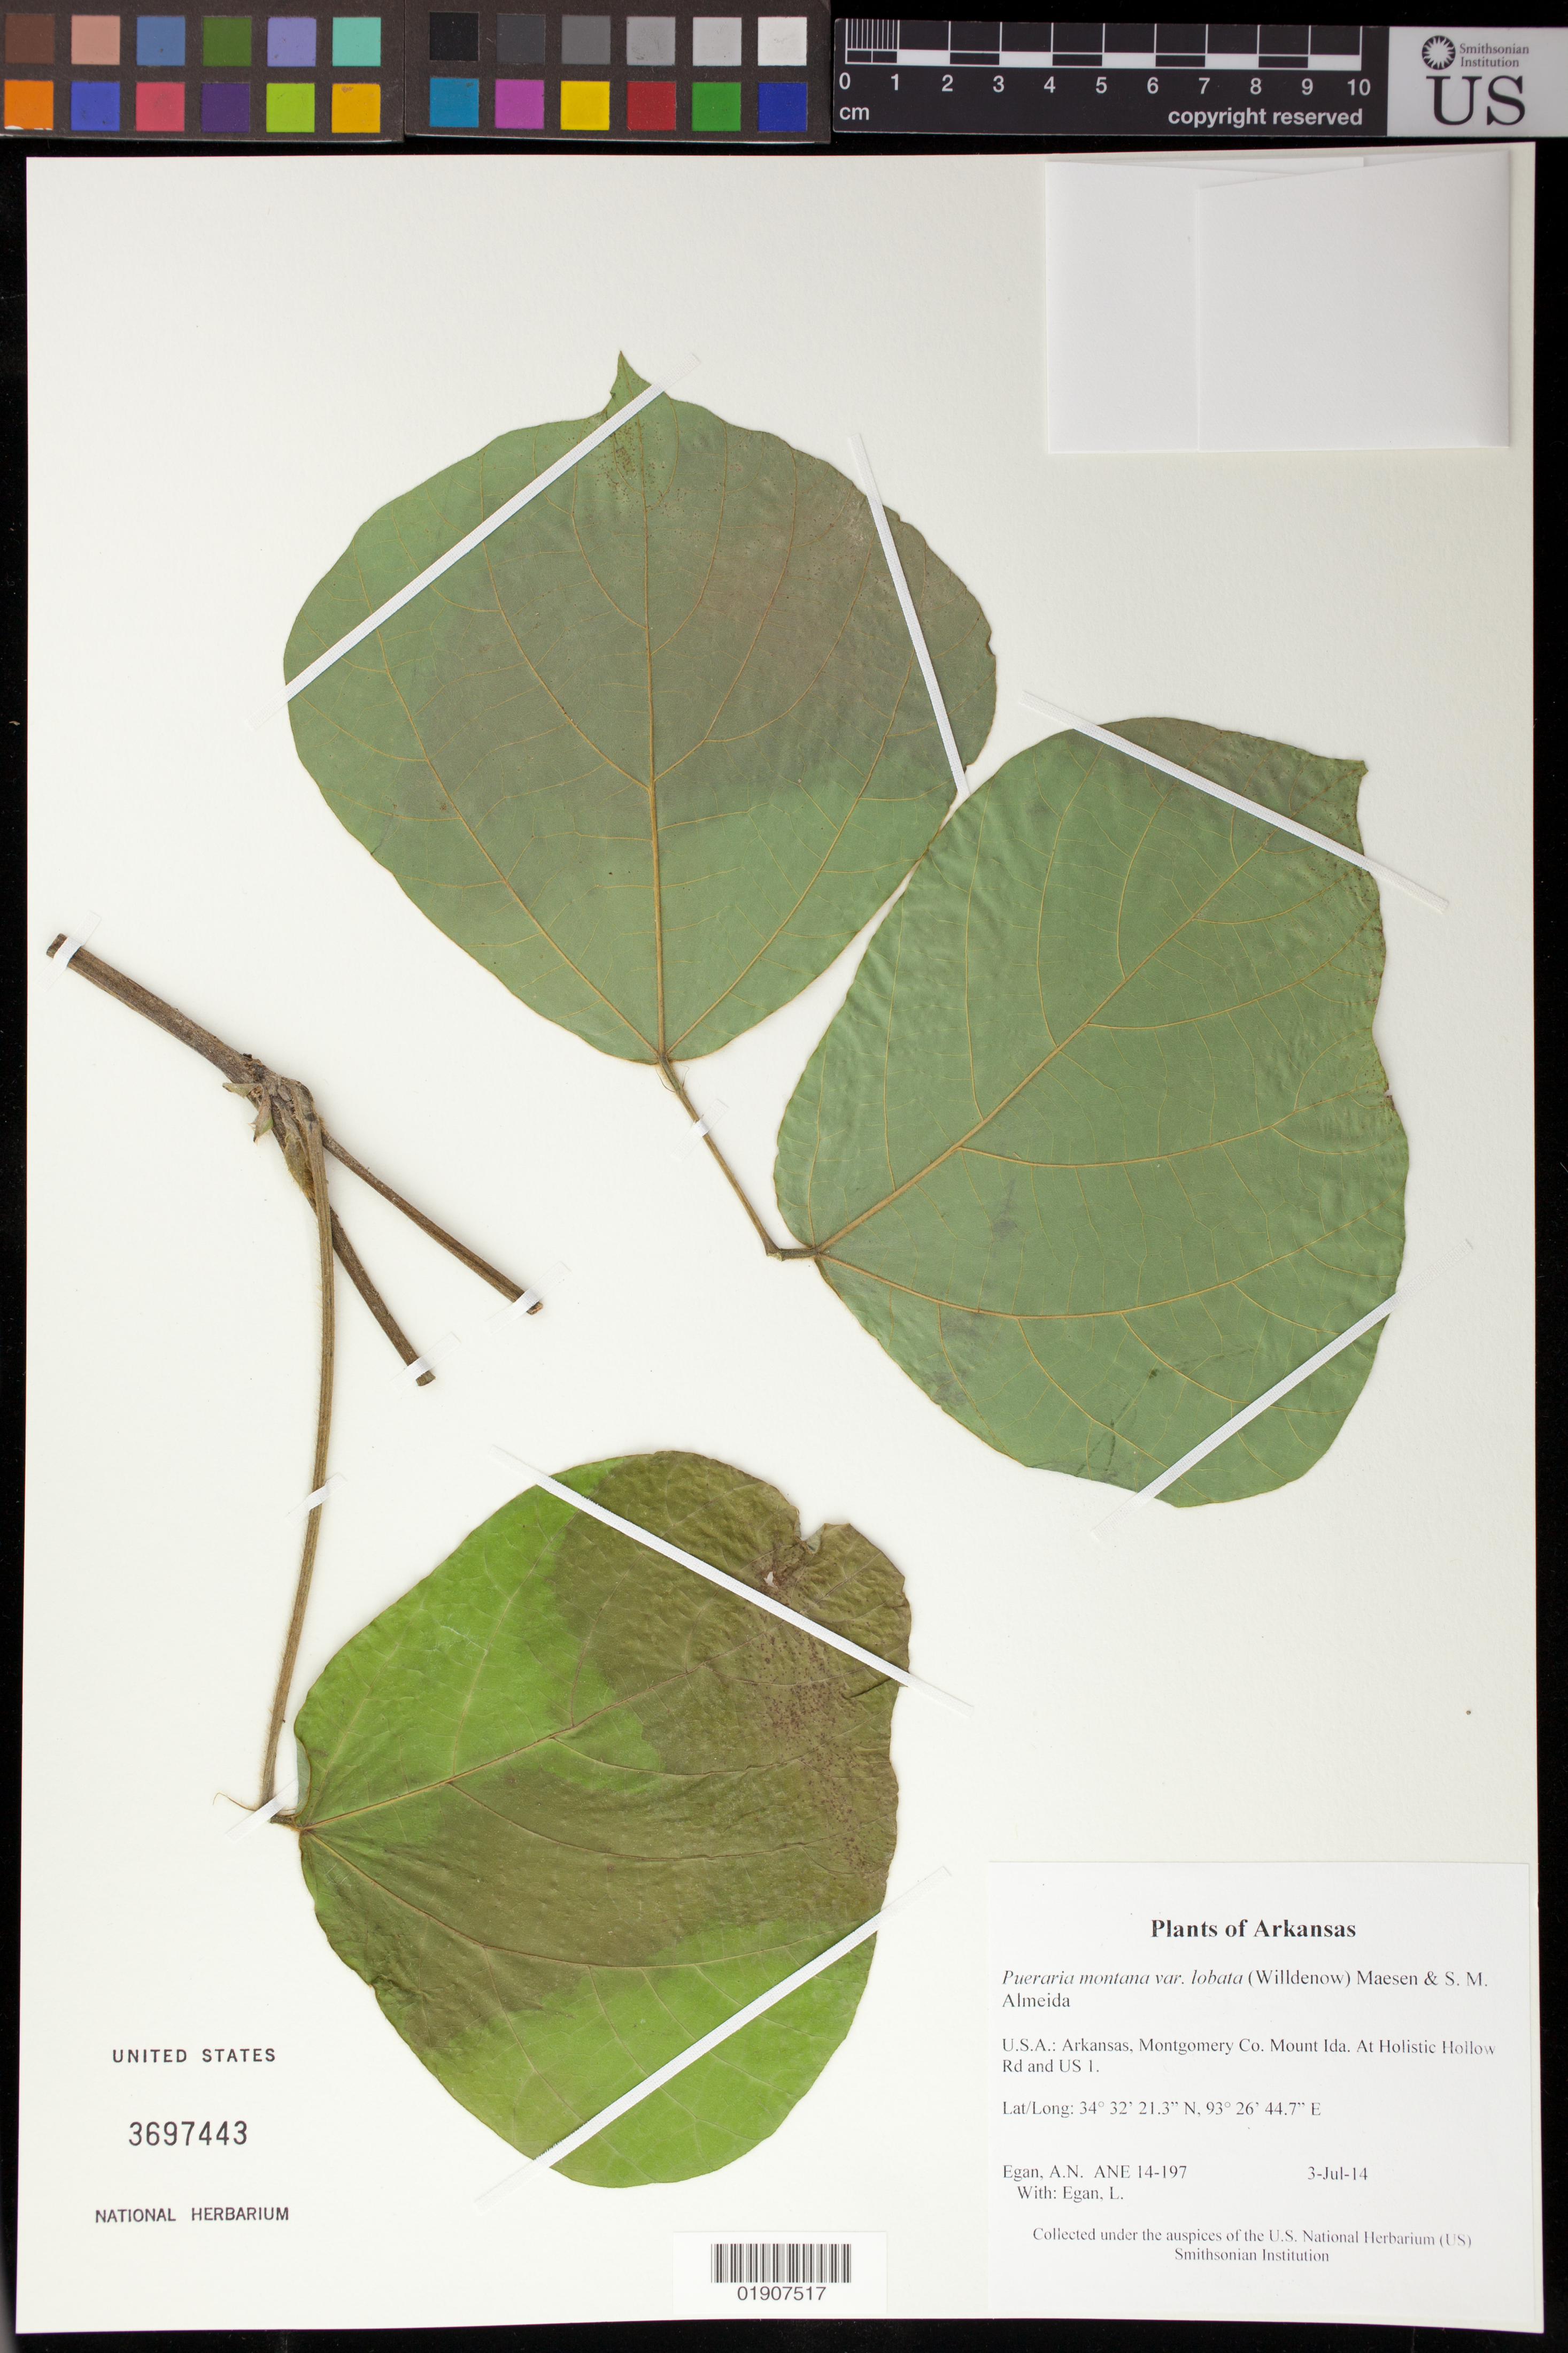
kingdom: Plantae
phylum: Tracheophyta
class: Magnoliopsida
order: Fabales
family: Fabaceae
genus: Pueraria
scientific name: Pueraria montana var. lobata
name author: (Willd.) Maesen & S.M. Almeida ex Sanjappa & Pradeep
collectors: A. N. Egan & L. Egan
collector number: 14-197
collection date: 2014-07-03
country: United States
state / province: Arkansas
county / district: Montgomery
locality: Mount Ida. At Holistic Hollow Rd and US 1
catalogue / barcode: US 3697443